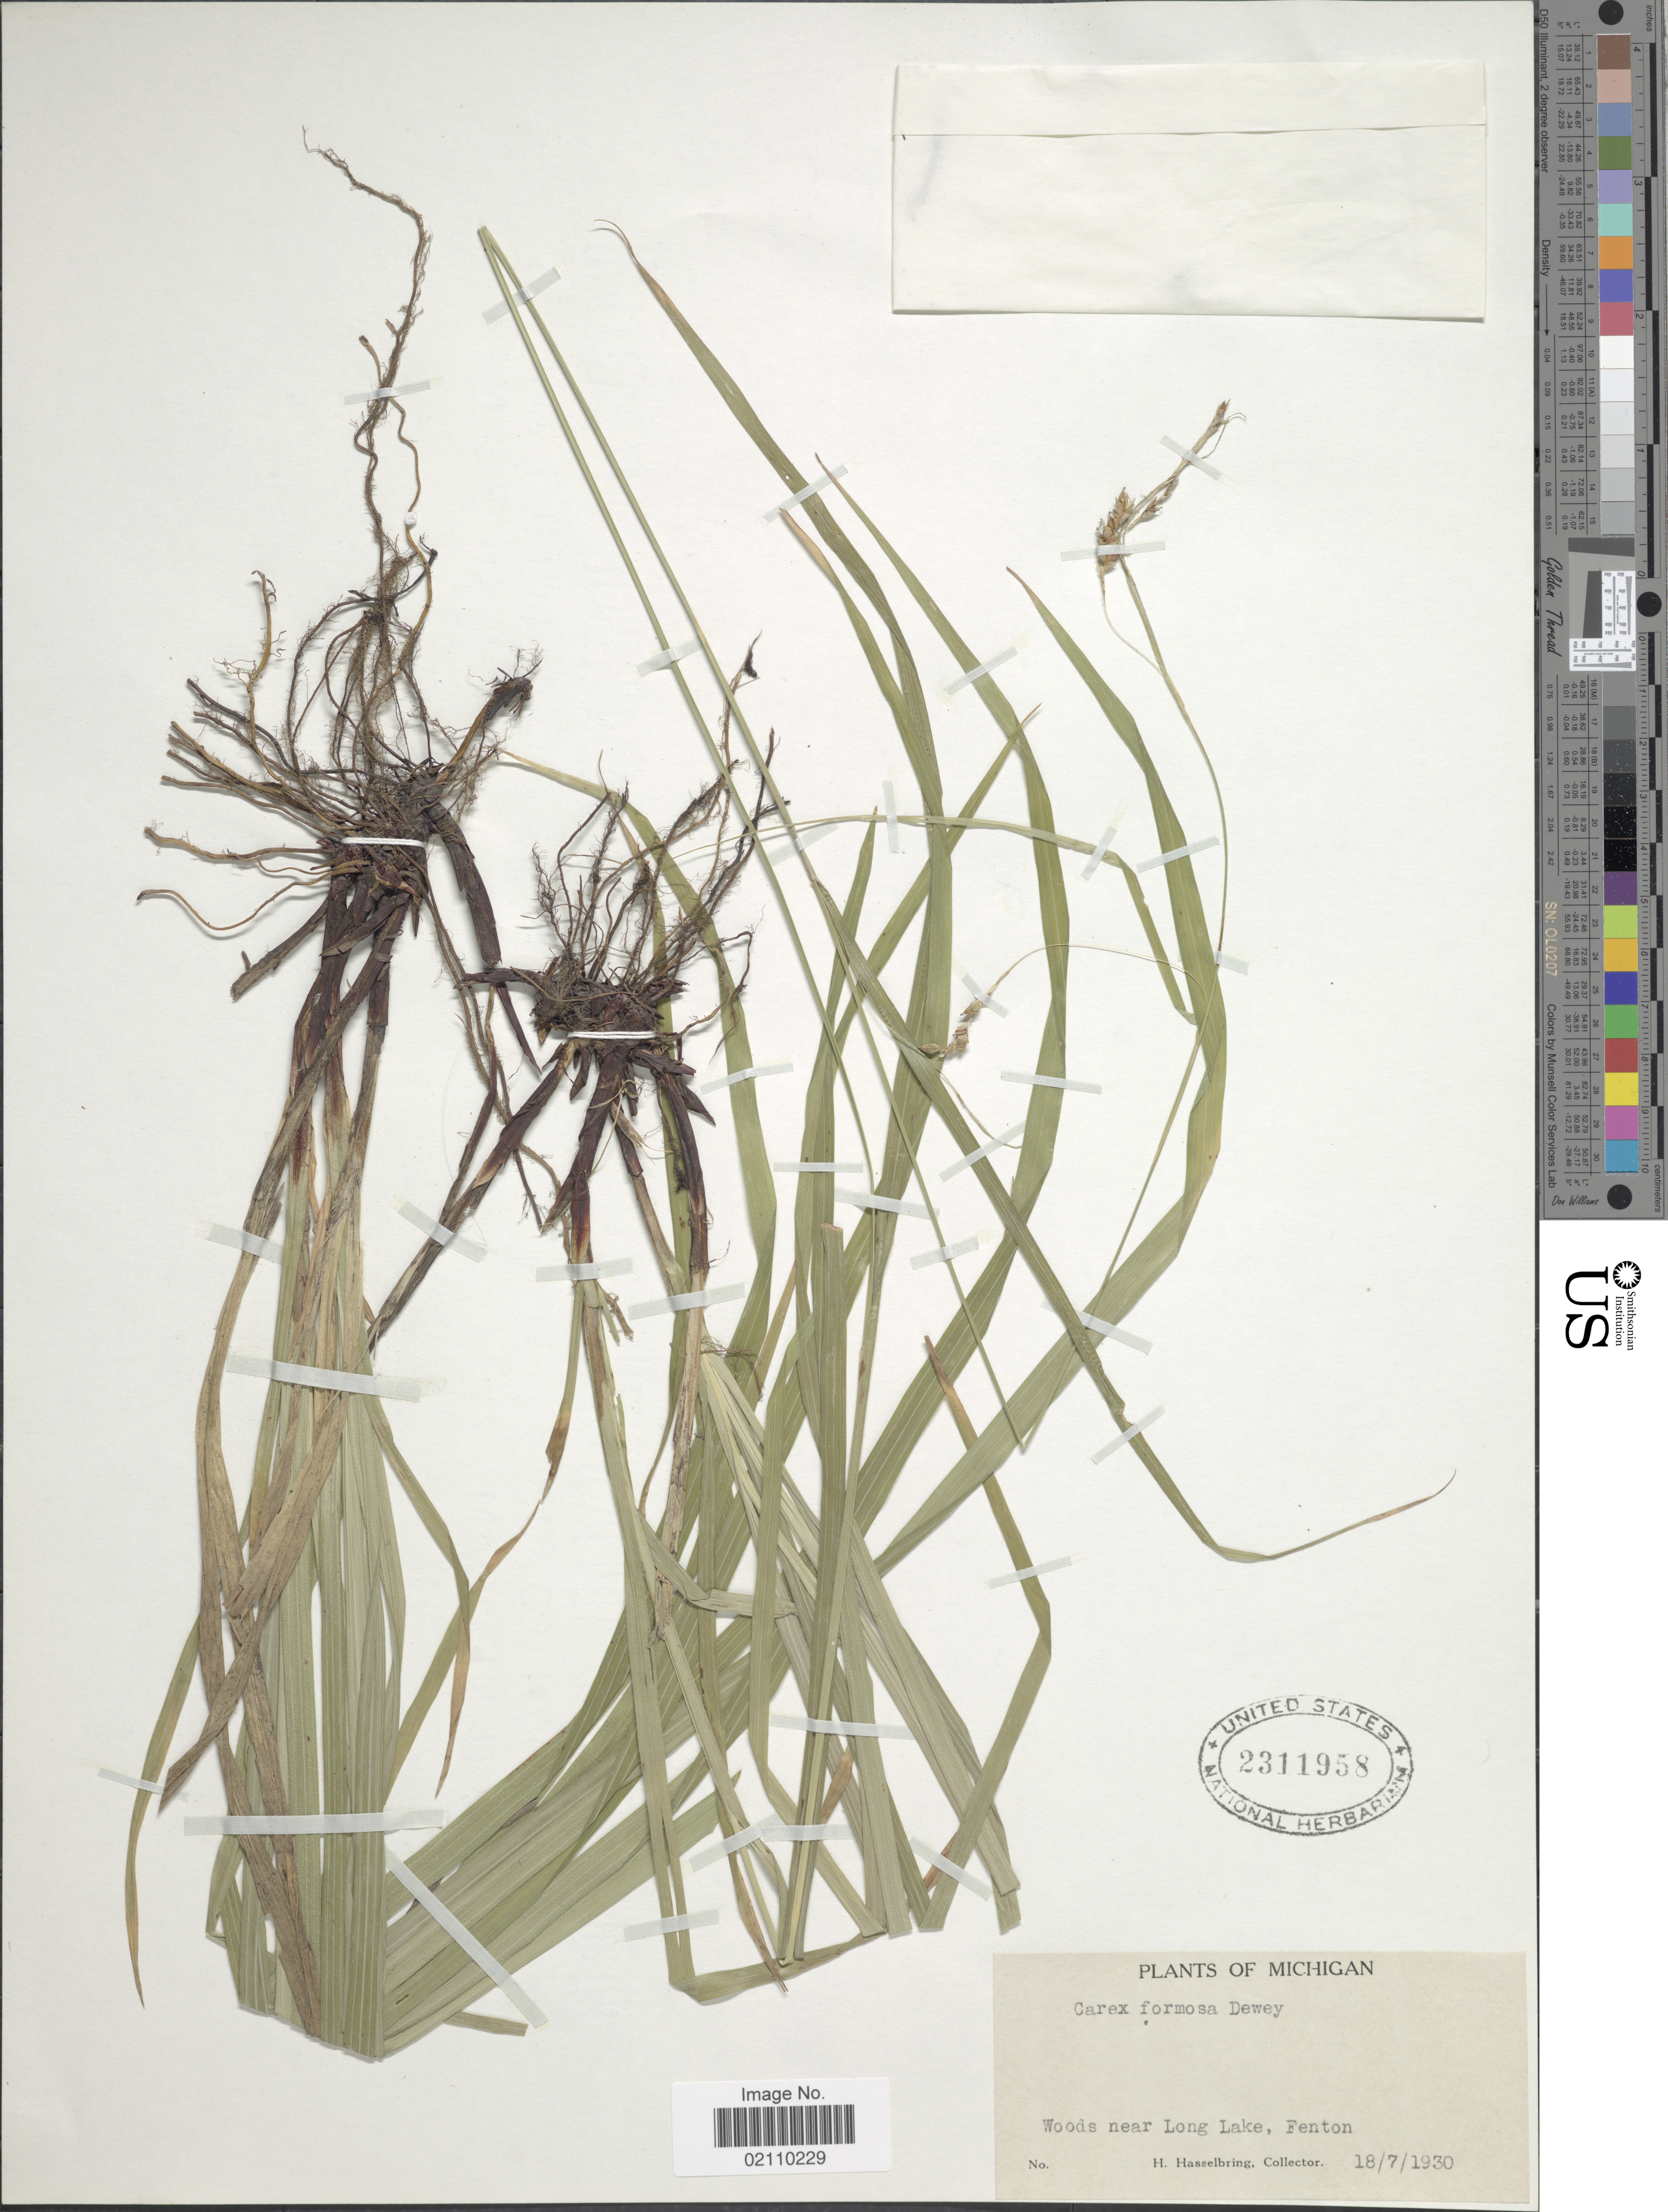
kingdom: Plantae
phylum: Tracheophyta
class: Liliopsida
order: Poales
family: Cyperaceae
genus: Carex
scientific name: Carex formosa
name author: Dewey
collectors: H. Hasselbring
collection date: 1930-07-18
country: United States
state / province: Michigan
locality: Woods near Long Lake, Fenton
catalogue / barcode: US 2311958